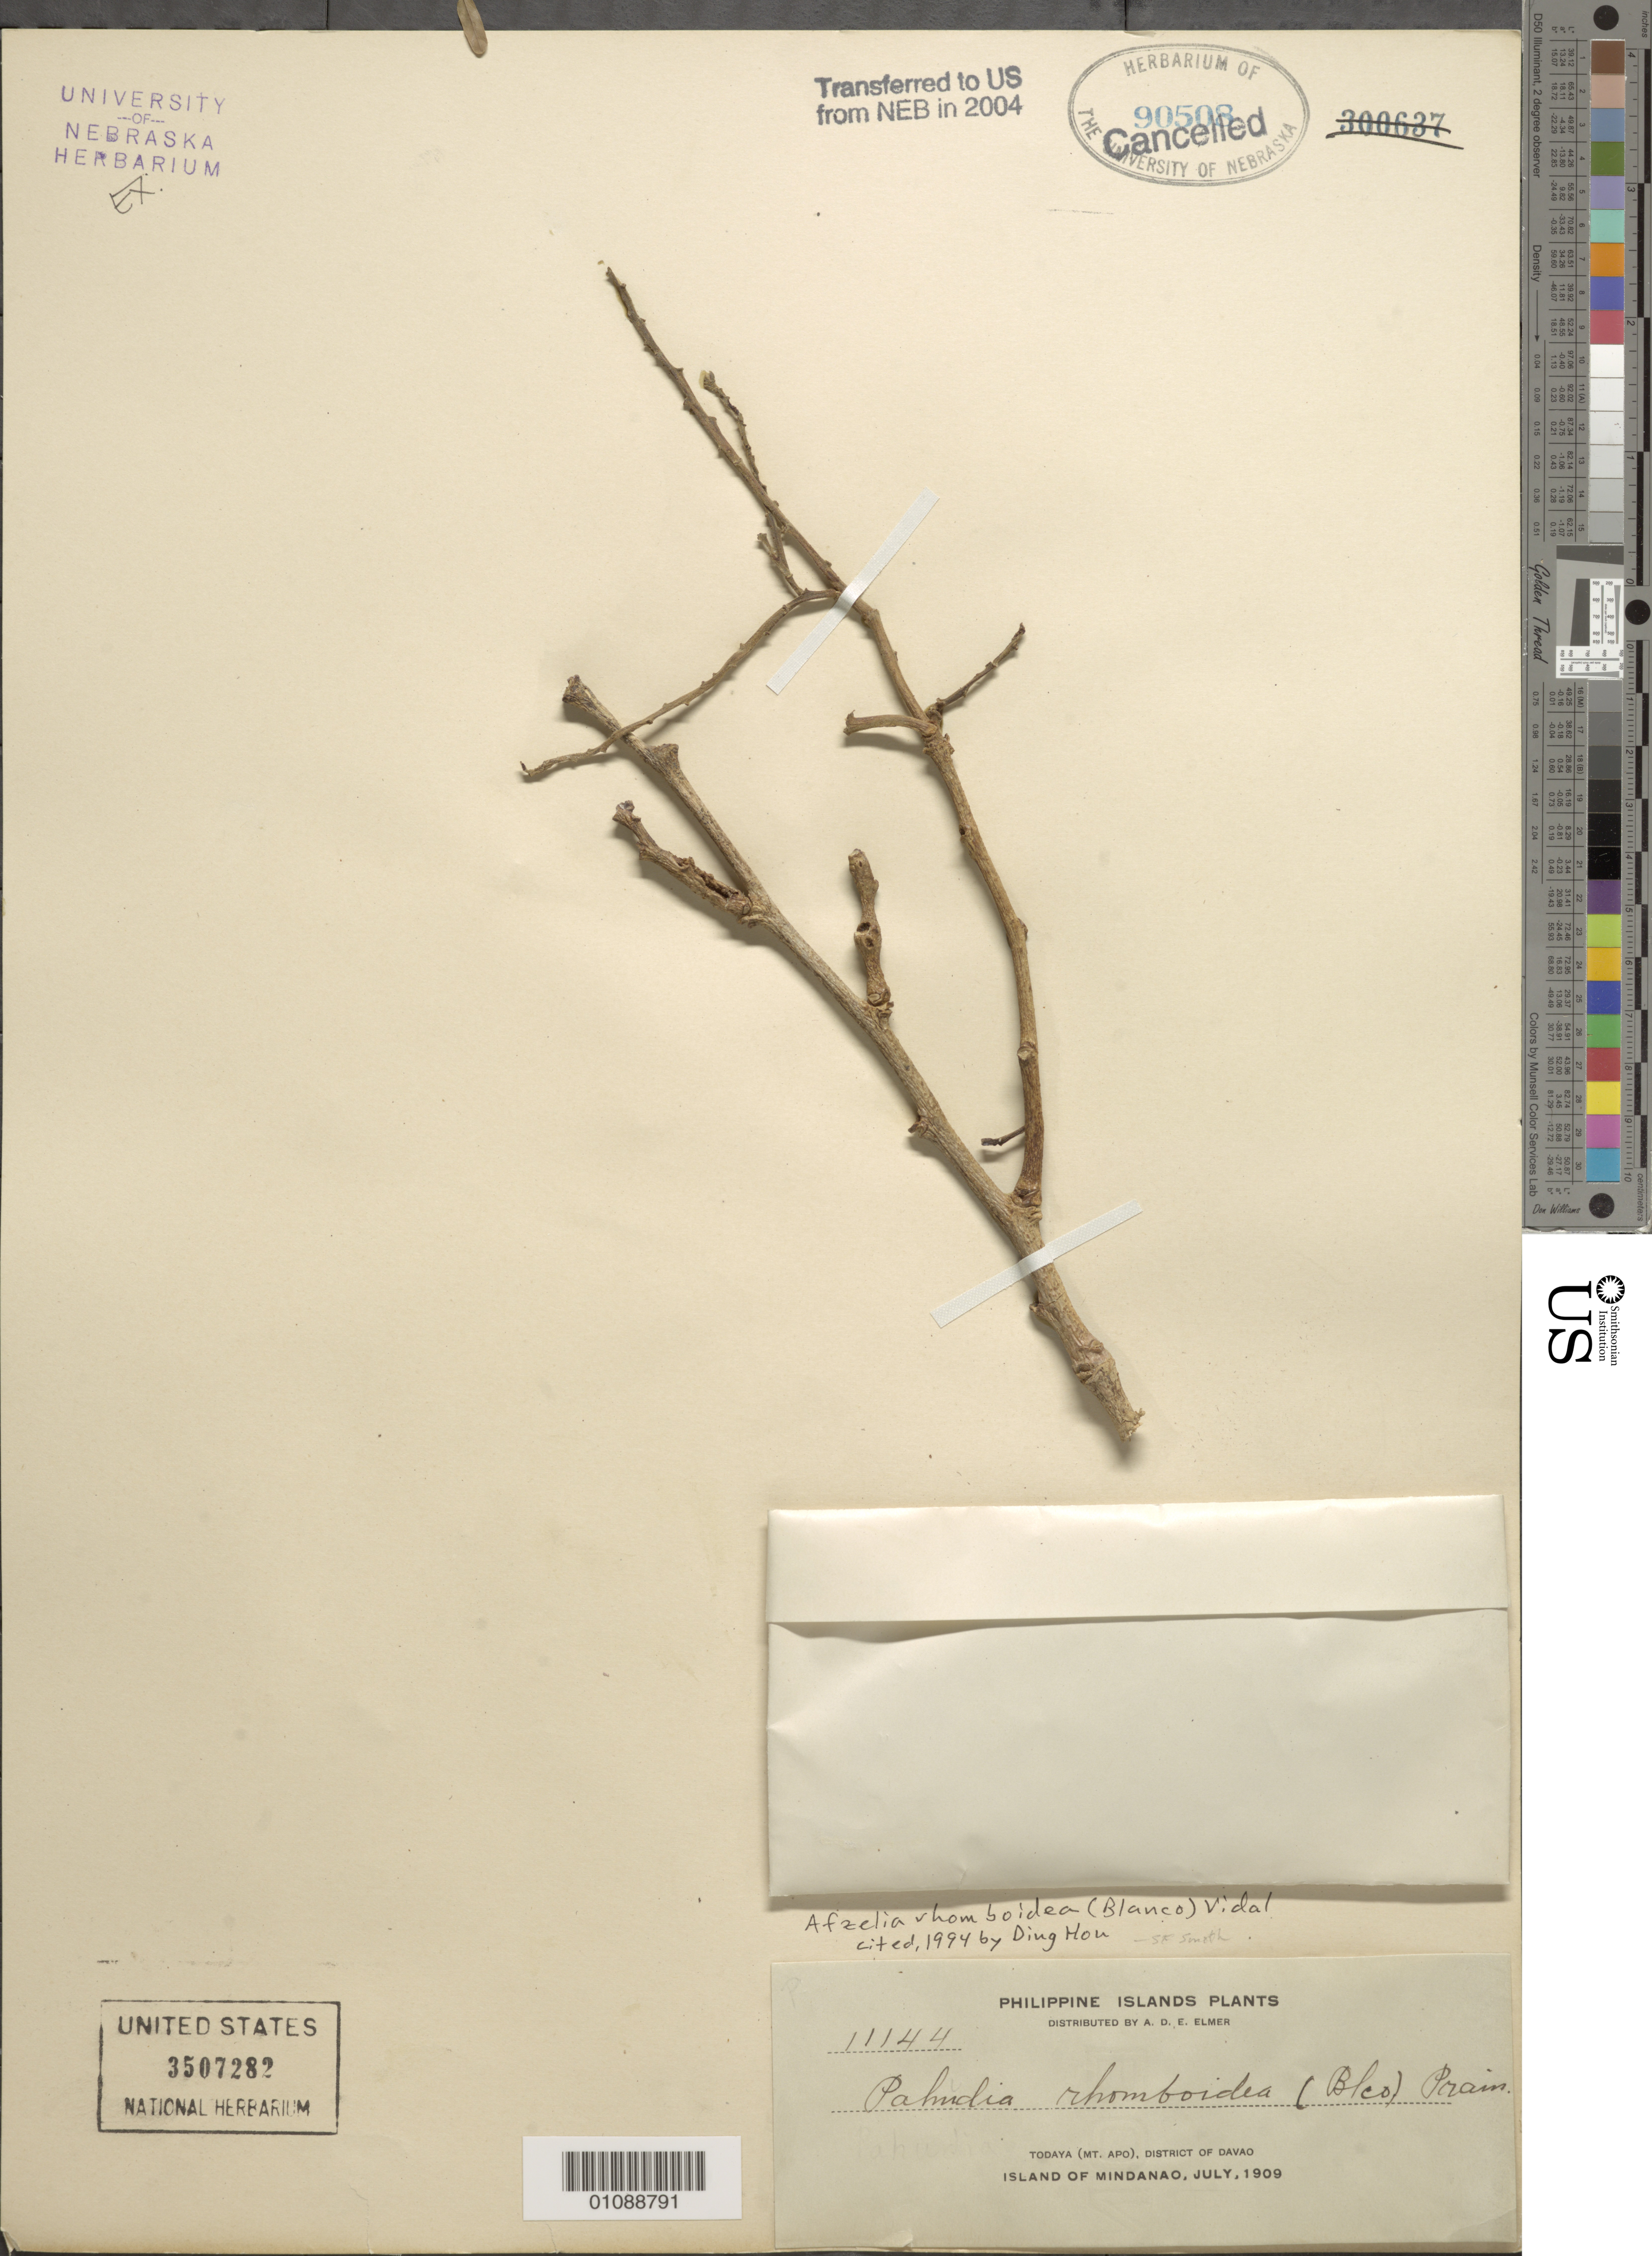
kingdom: Plantae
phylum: Tracheophyta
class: Magnoliopsida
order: Fabales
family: Fabaceae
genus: Afzelia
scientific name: Afzelia rhomboidea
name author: (Blanco) S. Vidal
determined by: Smith, Stephen F., (US), NMNH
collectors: A. D. E. Elmer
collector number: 11144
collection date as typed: Jul 1909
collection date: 1909-07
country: Philippines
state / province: Davao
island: Mindanao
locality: Mt. Apo, Todaya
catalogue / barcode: US 3507282